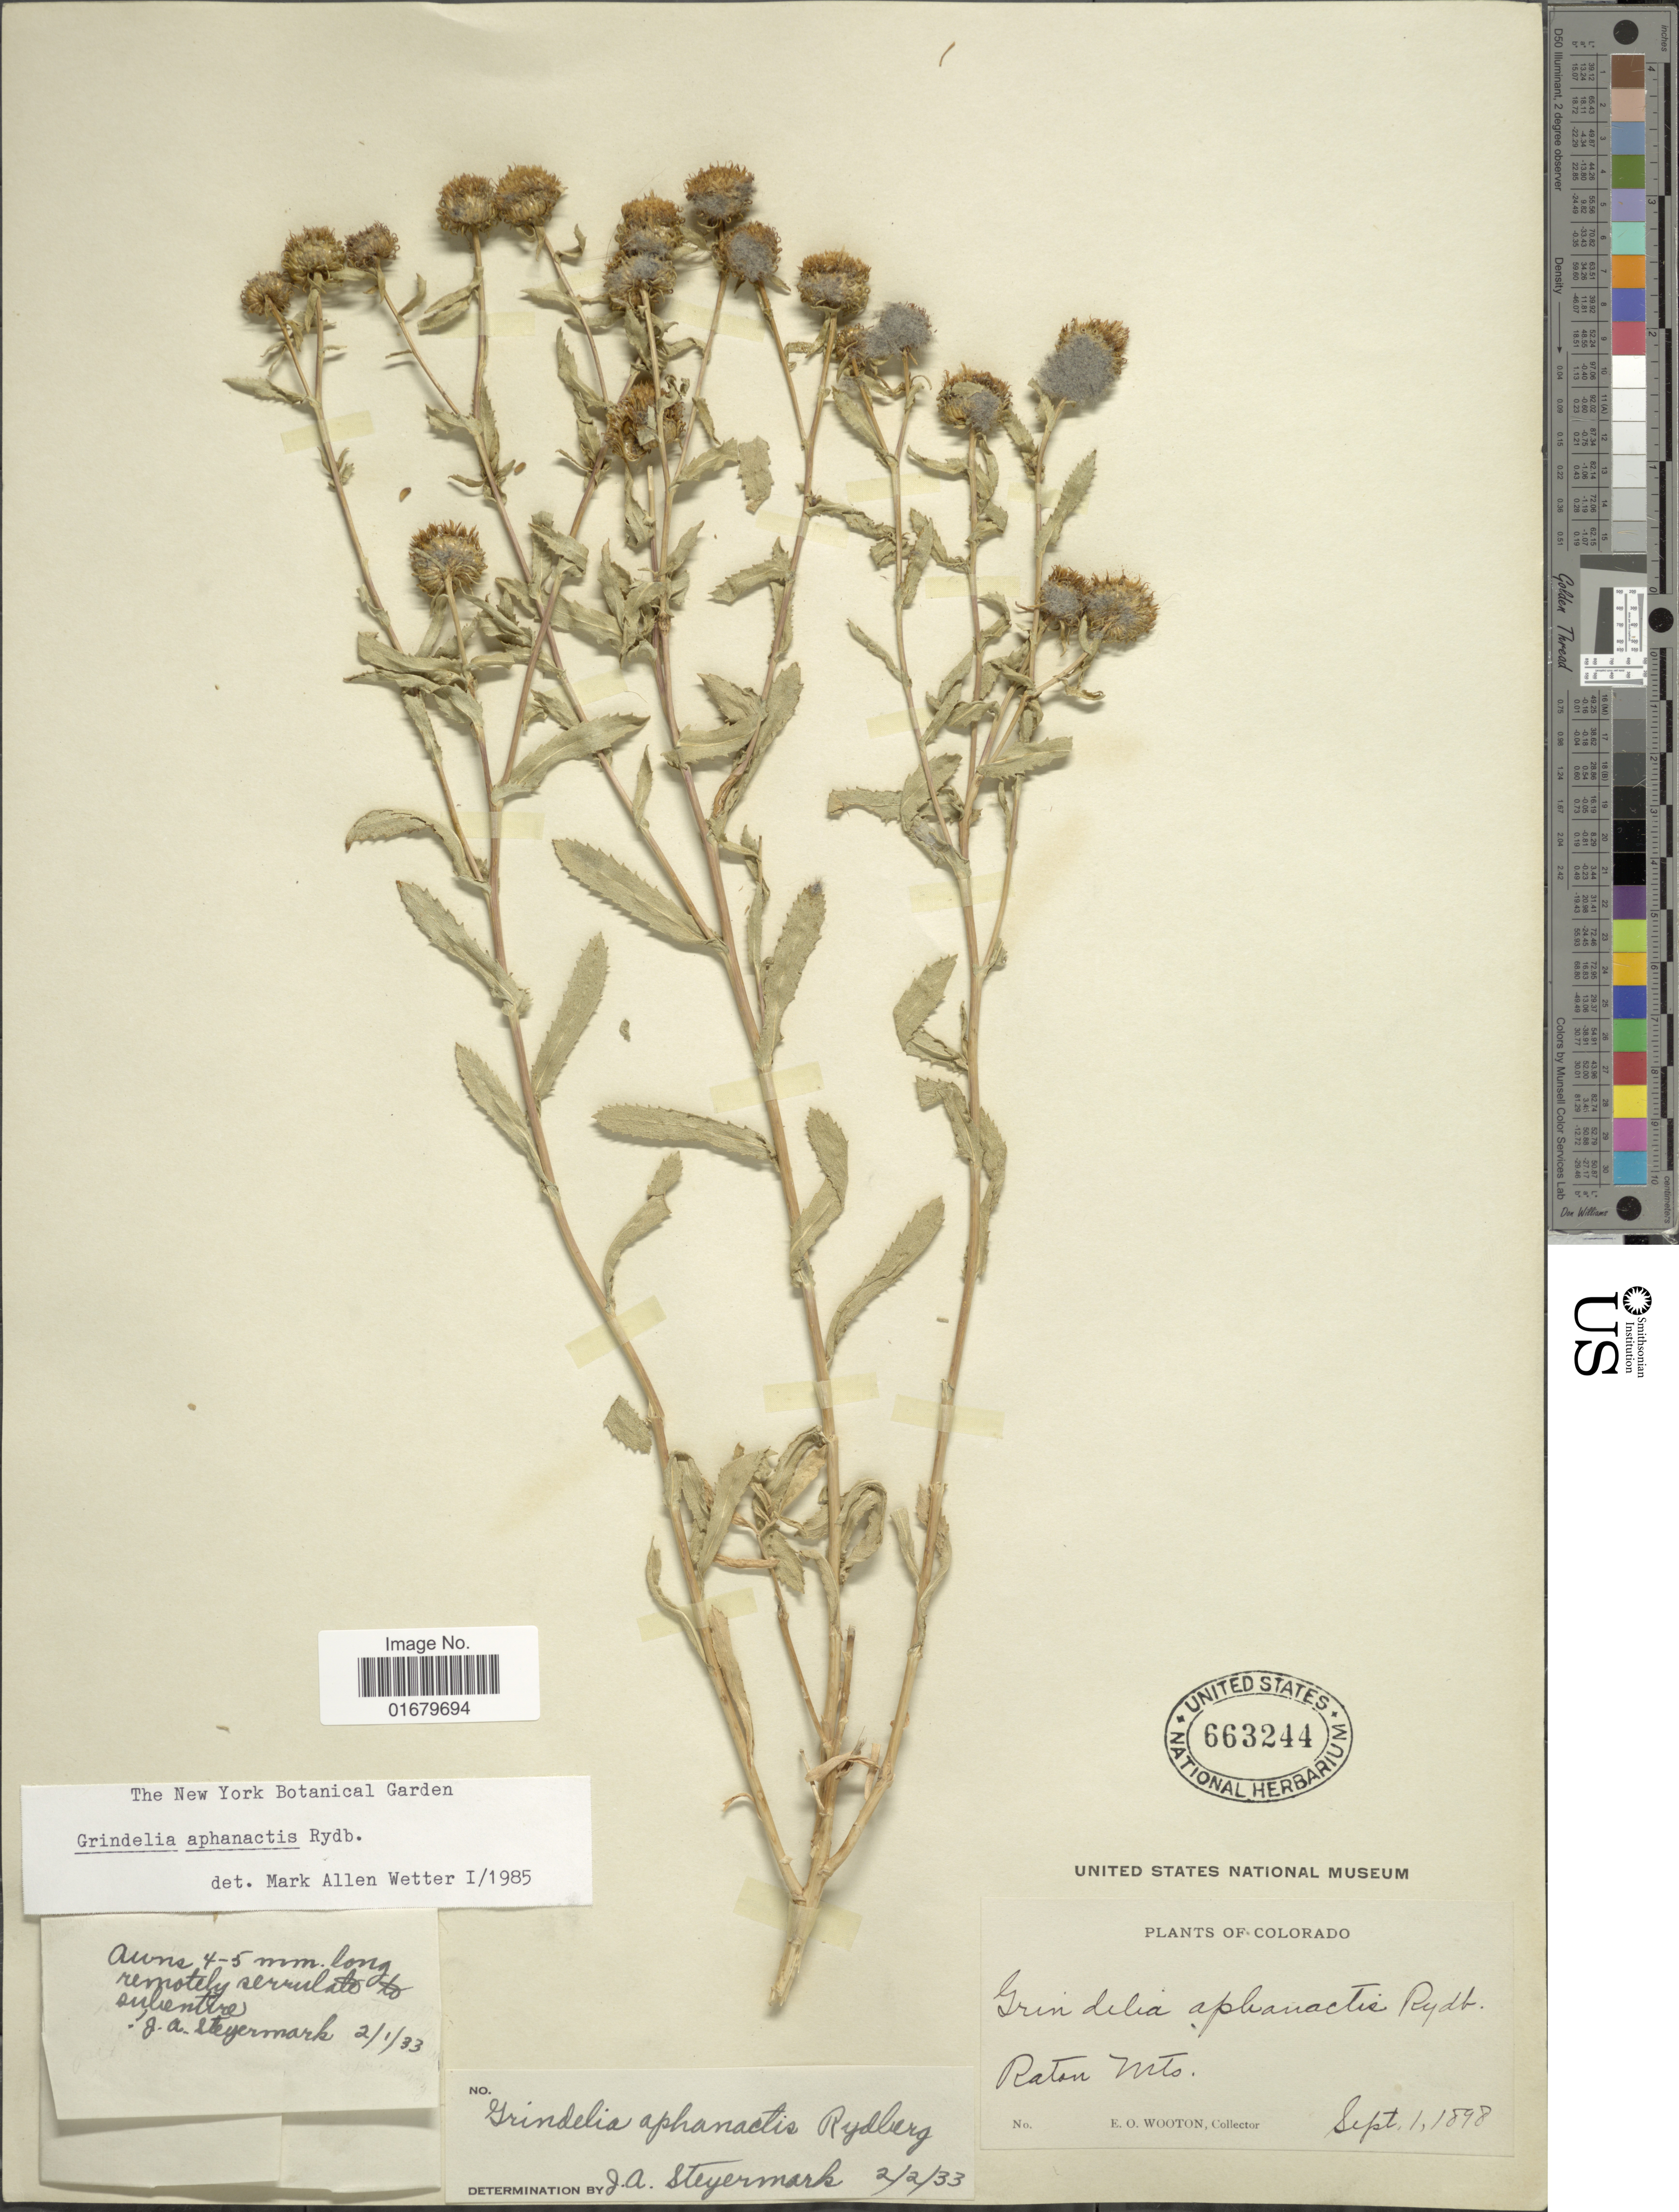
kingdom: Plantae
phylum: Tracheophyta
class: Magnoliopsida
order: Asterales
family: Asteraceae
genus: Grindelia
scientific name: Grindelia aphanactis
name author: Rydb.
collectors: E. O. Wooton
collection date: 1898-09-01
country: United States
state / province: Colorado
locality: Raton Mts.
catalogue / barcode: US 663244